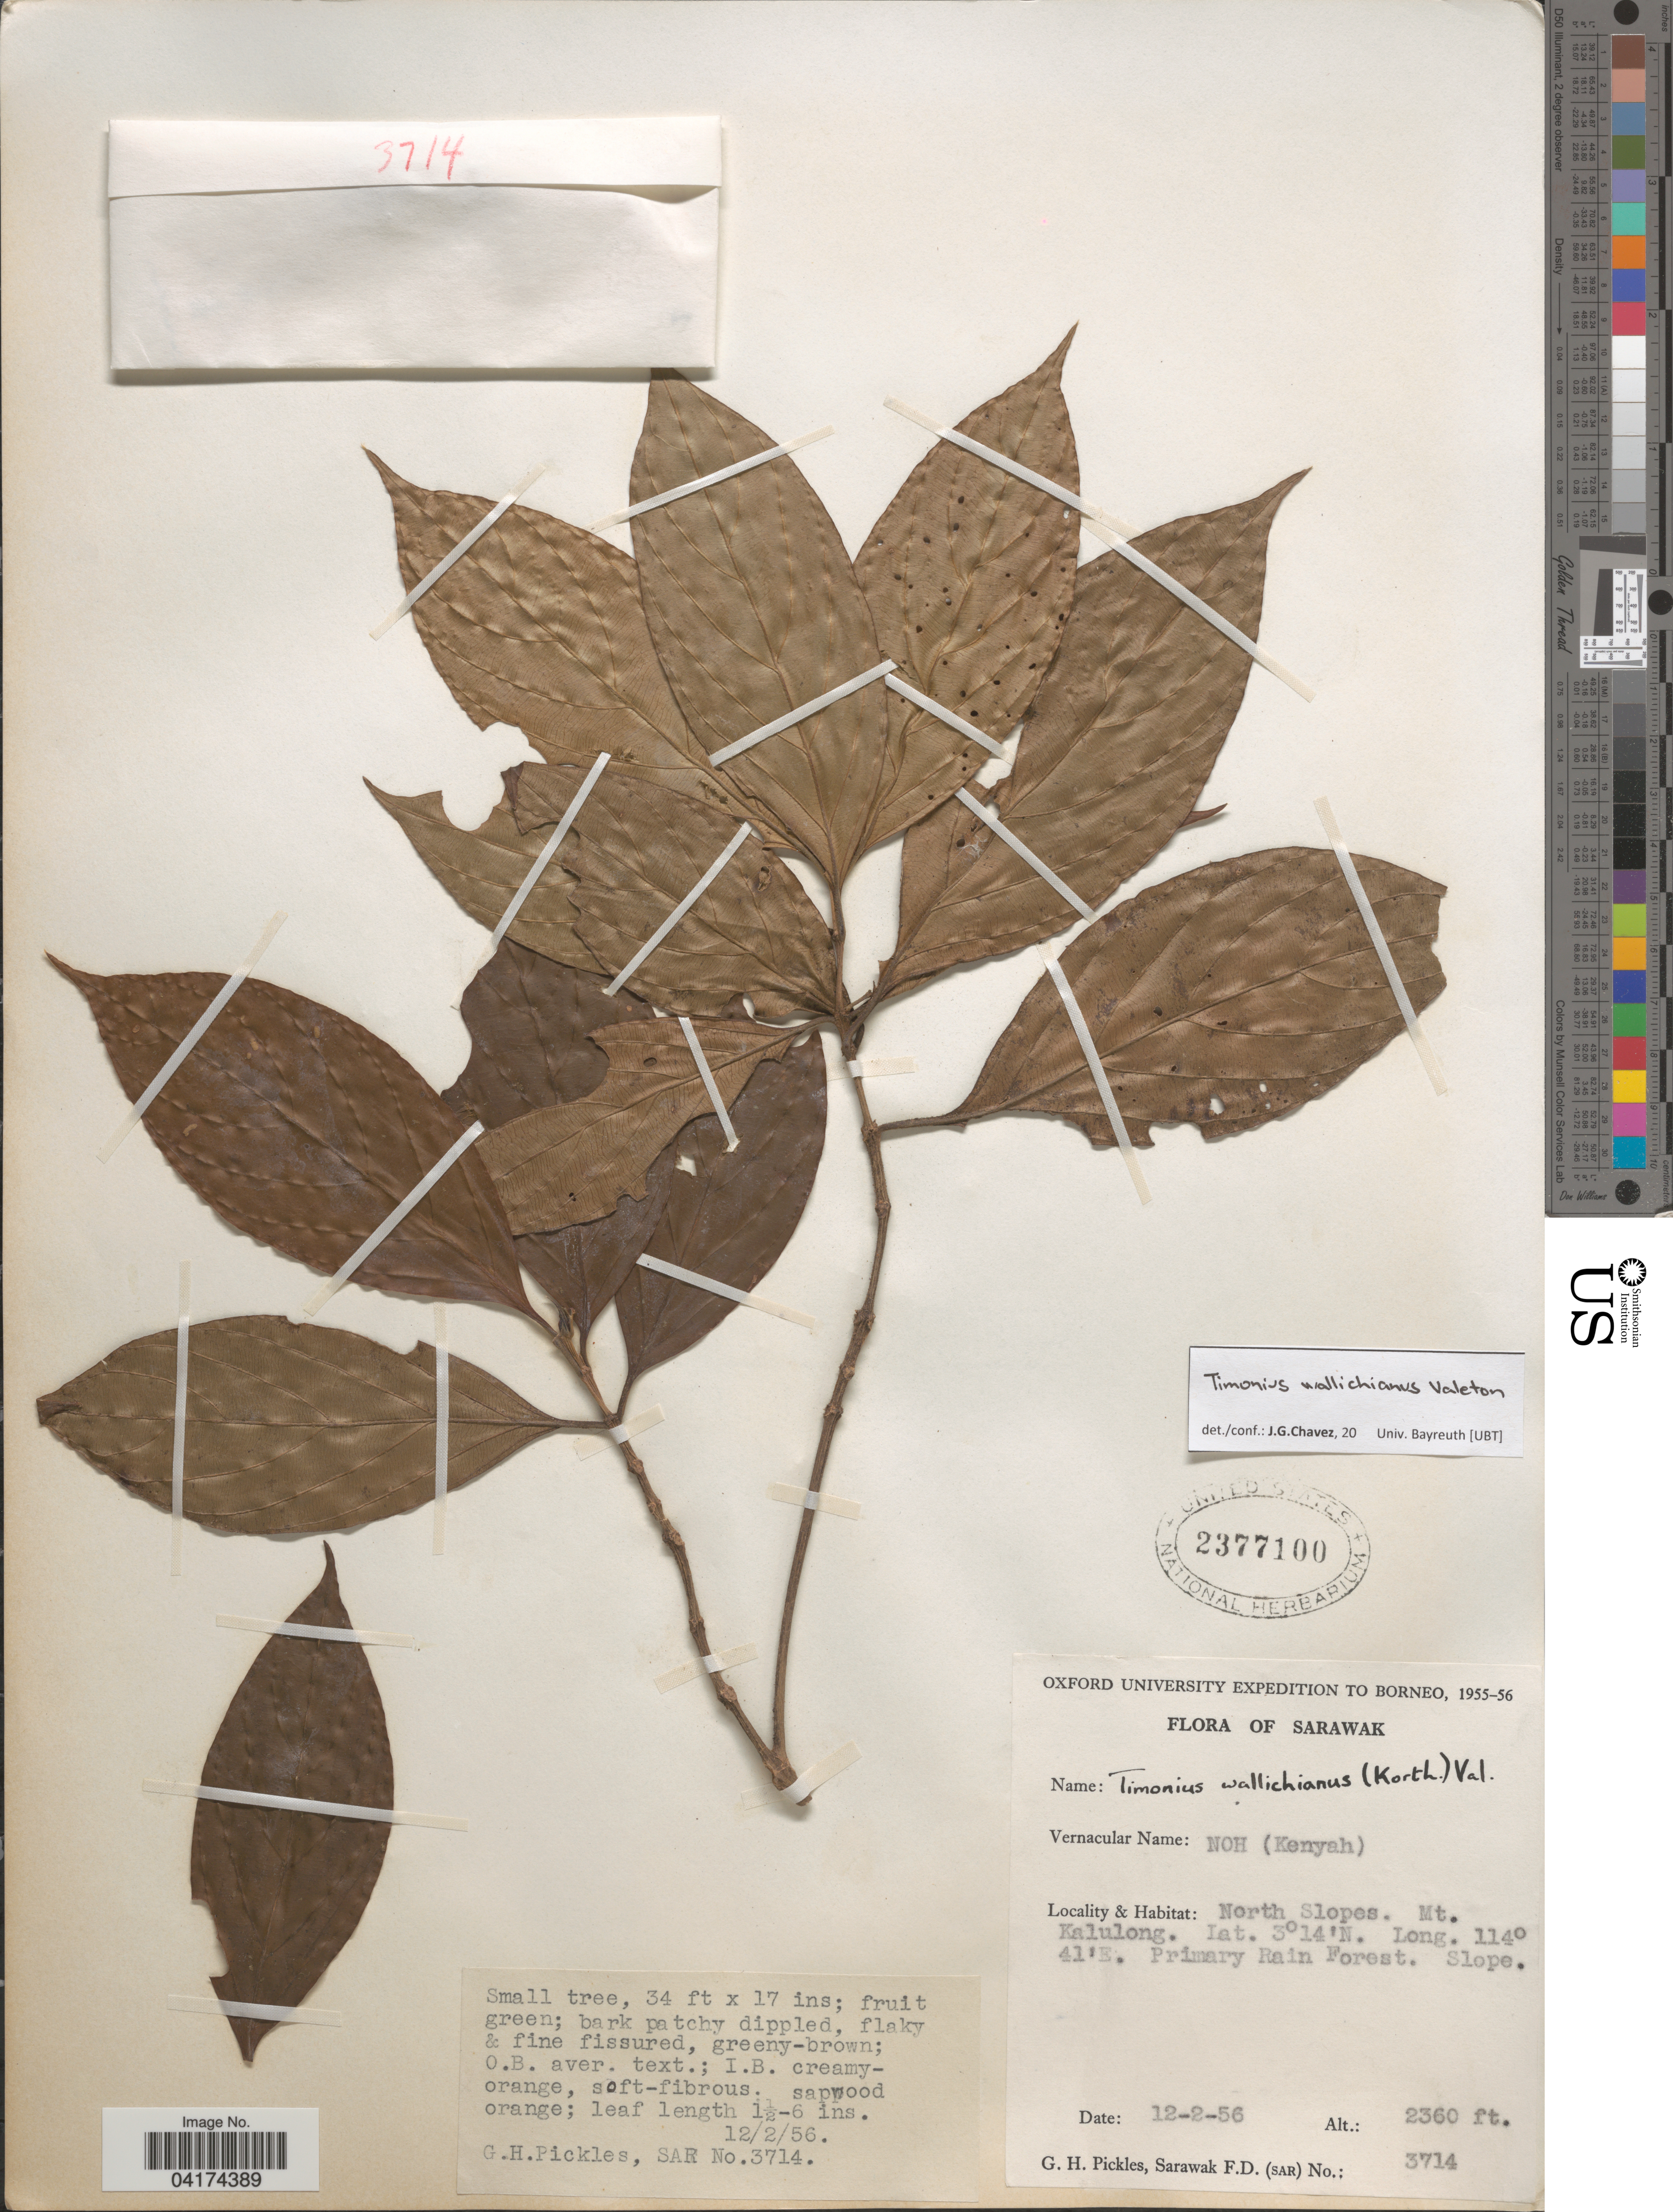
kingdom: Plantae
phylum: Tracheophyta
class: Magnoliopsida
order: Gentianales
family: Rubiaceae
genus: Timonius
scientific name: Timonius wallichianus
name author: Valeton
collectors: G. Pickles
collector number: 3714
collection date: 1956-02-12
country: Malaysia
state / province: Sarawak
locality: Oxford University Expedition to Borneo, 1955-56. North Slopes. Mt. Kalulong.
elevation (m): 719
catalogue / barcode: US 2377100